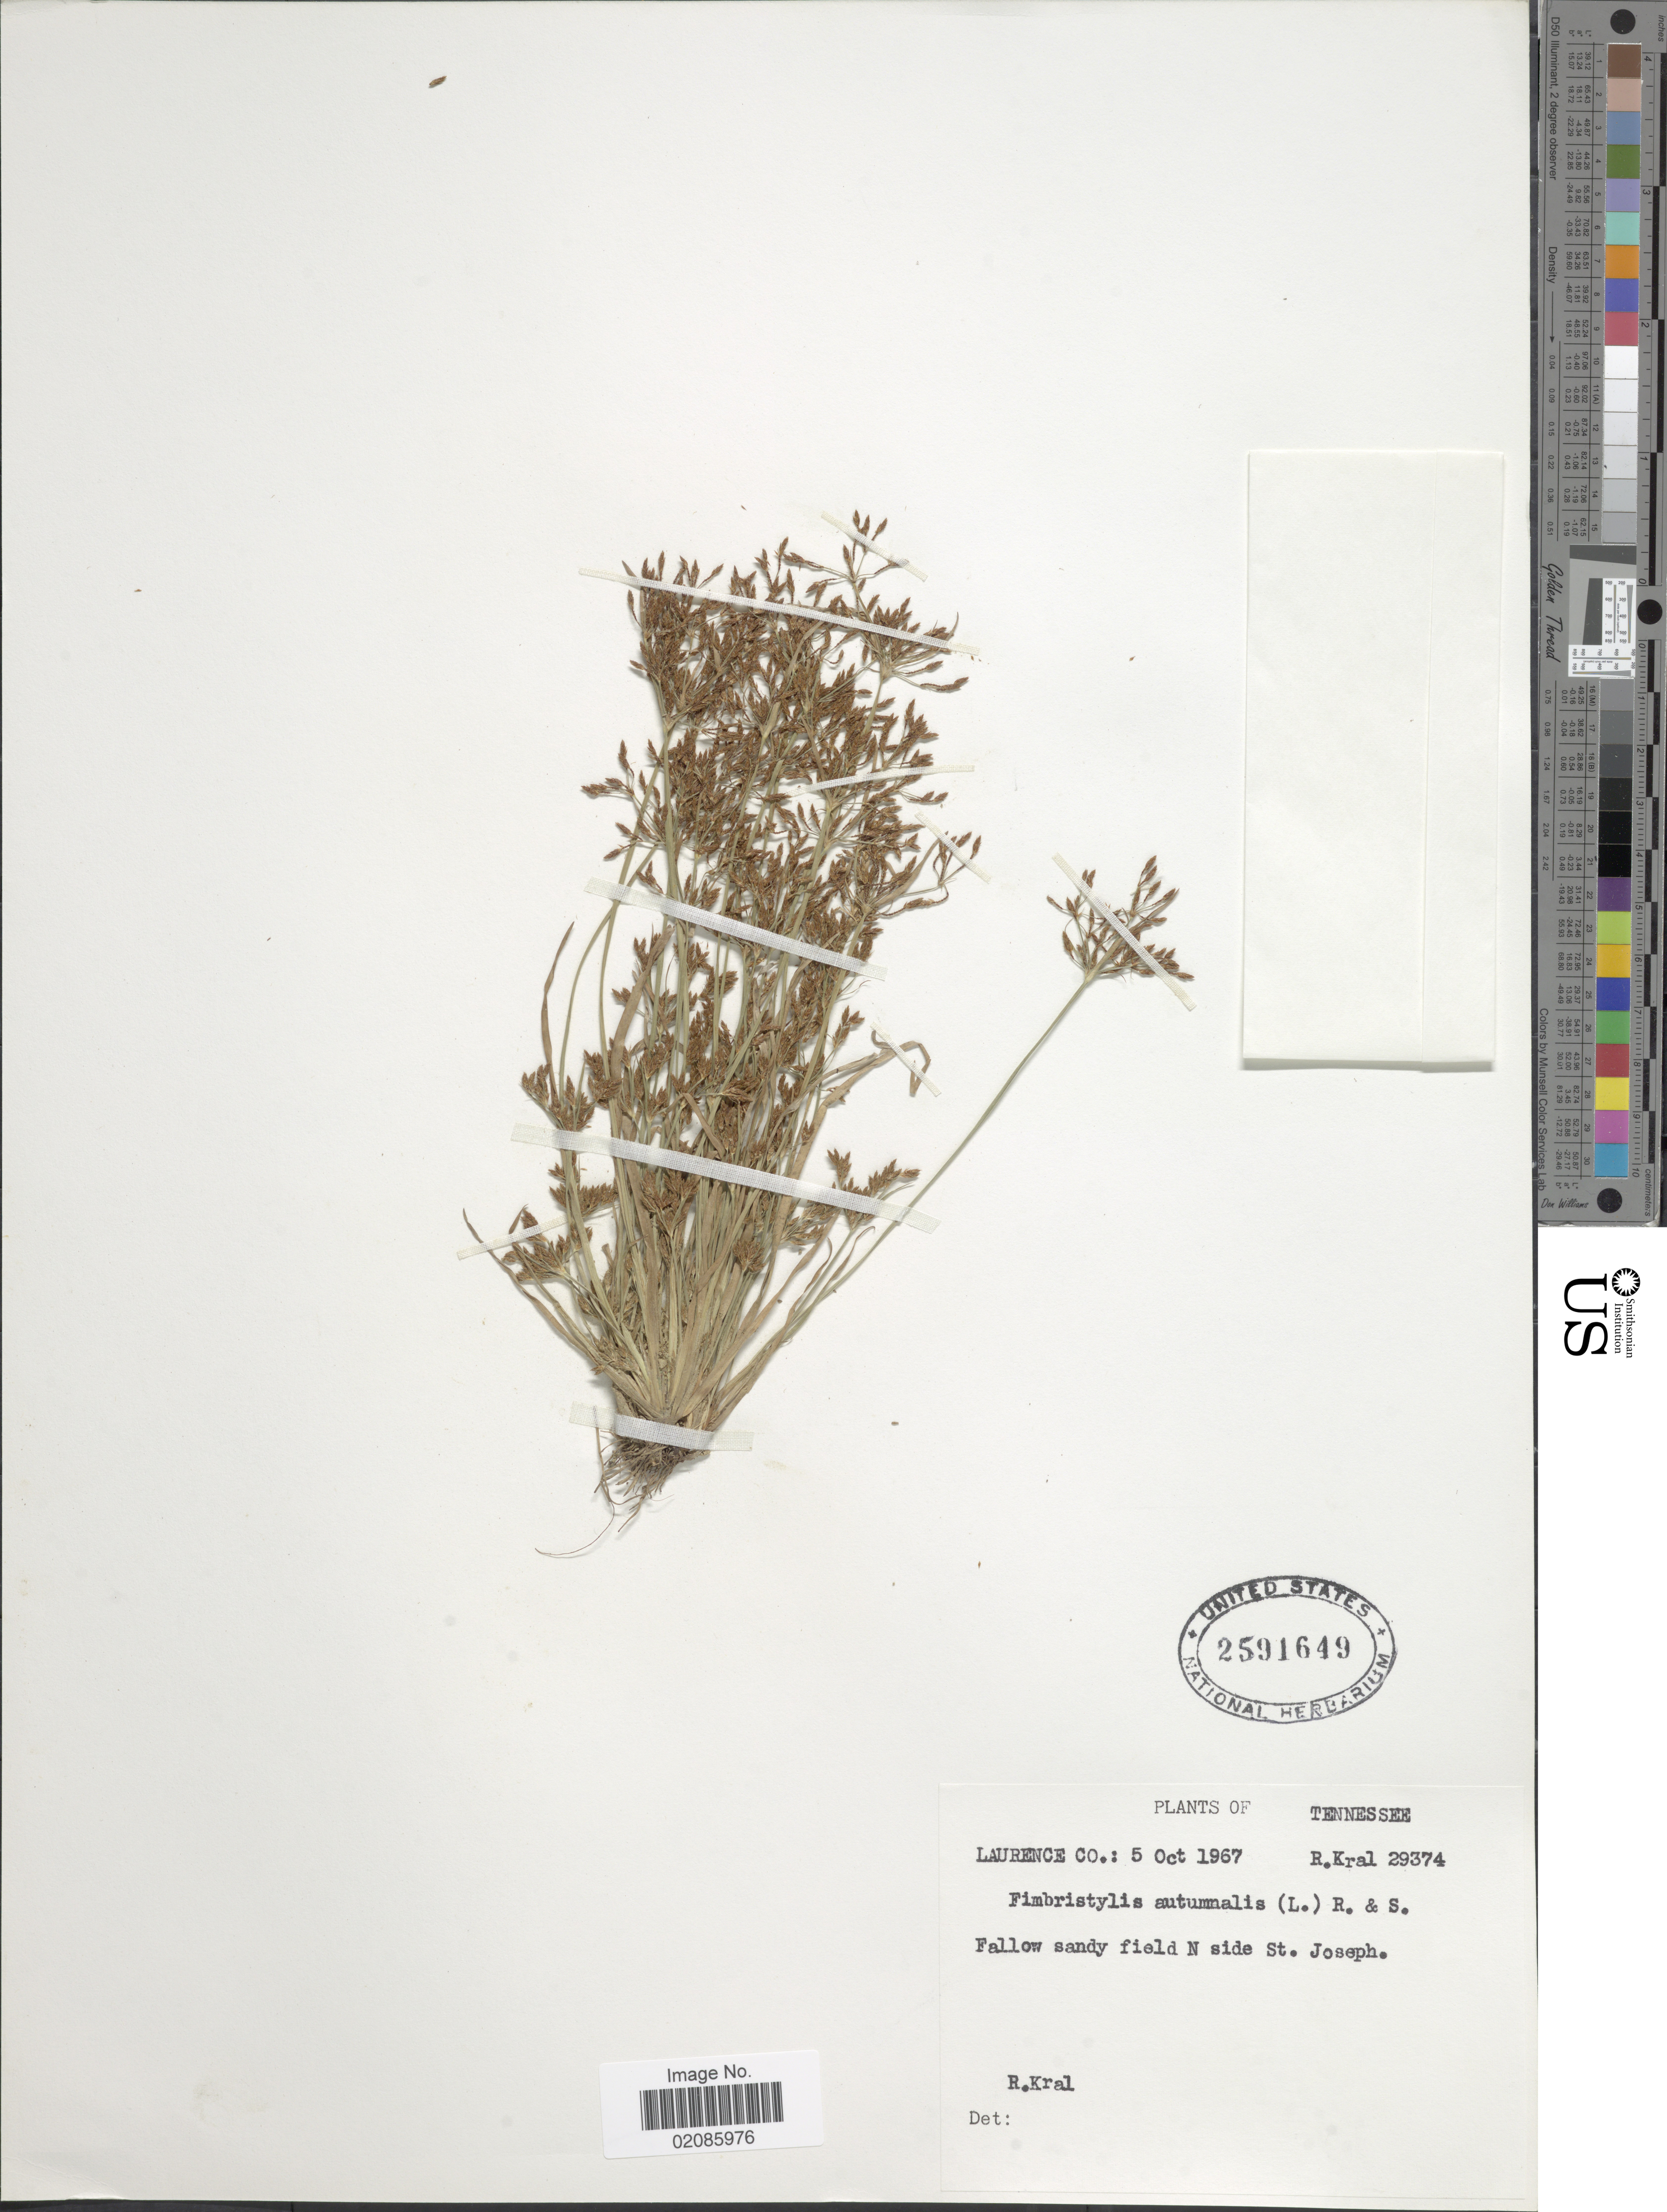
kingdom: Plantae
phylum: Tracheophyta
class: Liliopsida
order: Poales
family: Cyperaceae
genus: Fimbristylis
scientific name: Fimbristylis autumnalis (L.) Roem. & Schult.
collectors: R. Kral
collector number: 29374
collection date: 1967-10-05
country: United States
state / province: Tennessee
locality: Laurence Co. Fallow sandy field N side St. Joseph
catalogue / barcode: US 2591649